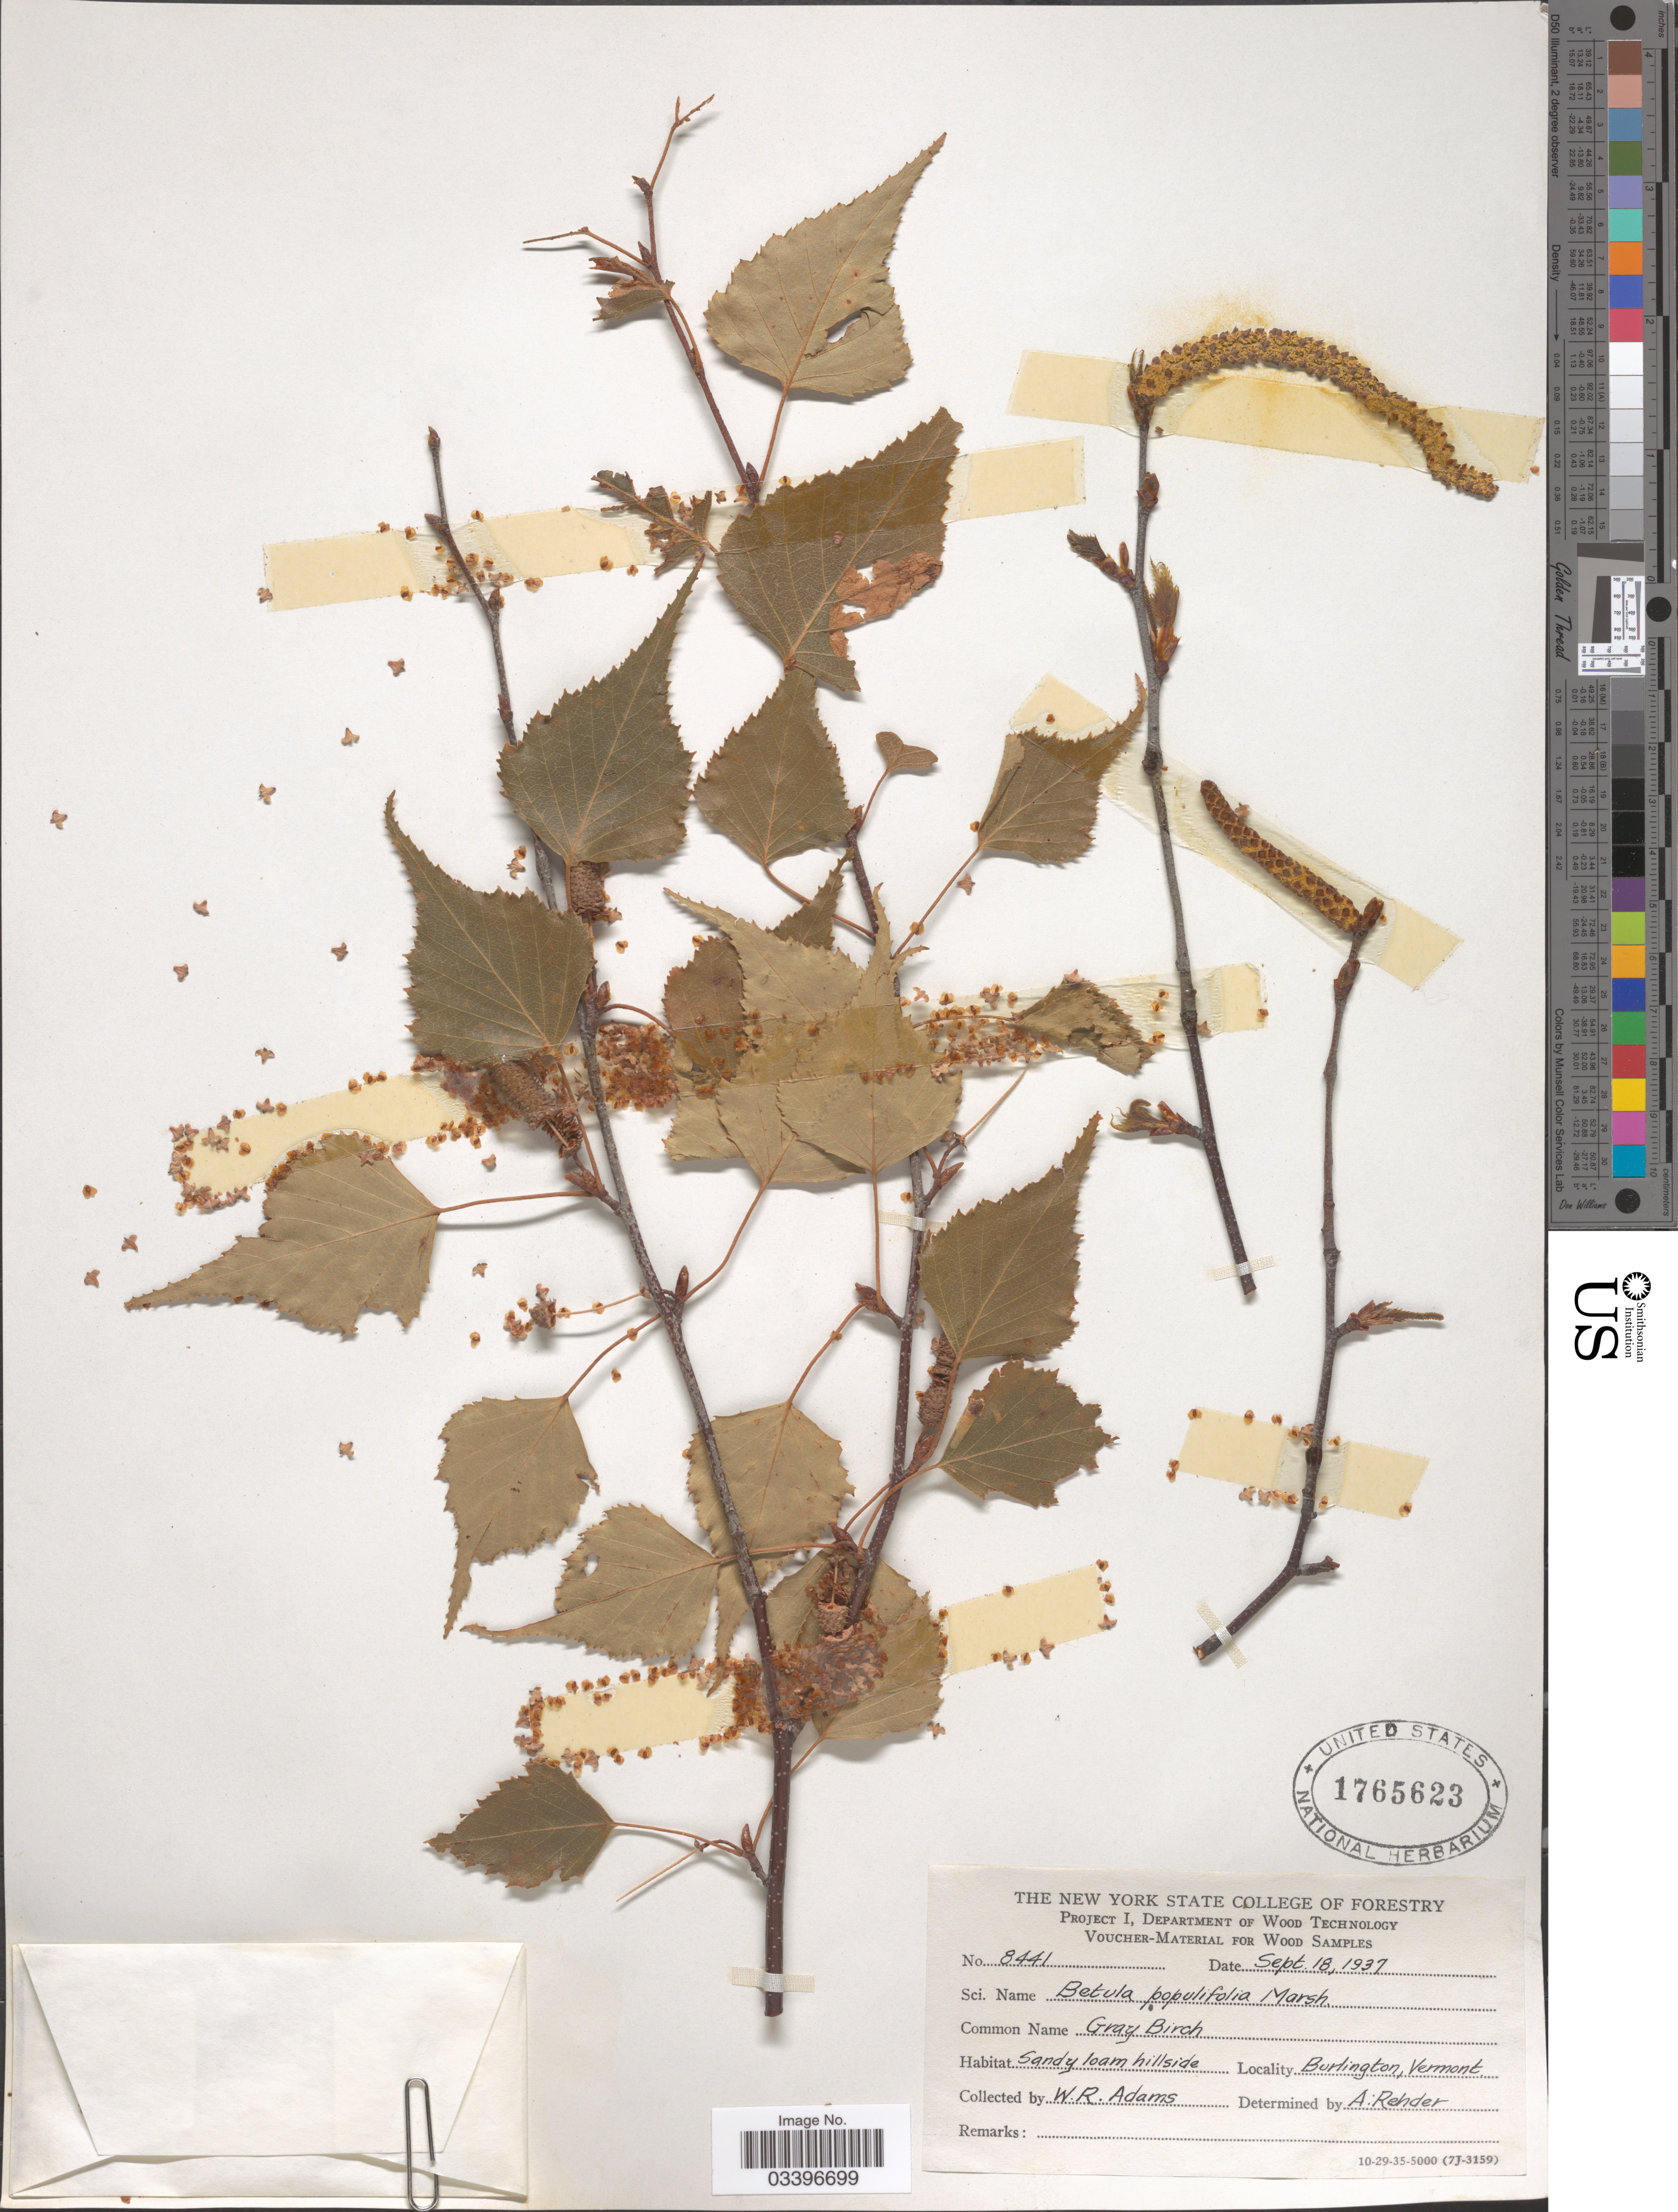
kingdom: Plantae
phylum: Tracheophyta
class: Magnoliopsida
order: Fagales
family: Betulaceae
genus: Betula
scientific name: Betula populifolia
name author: Marshall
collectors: W. R. Adams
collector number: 8441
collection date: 1937-09-18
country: United States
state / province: Vermont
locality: Burlington.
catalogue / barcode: US 1765623